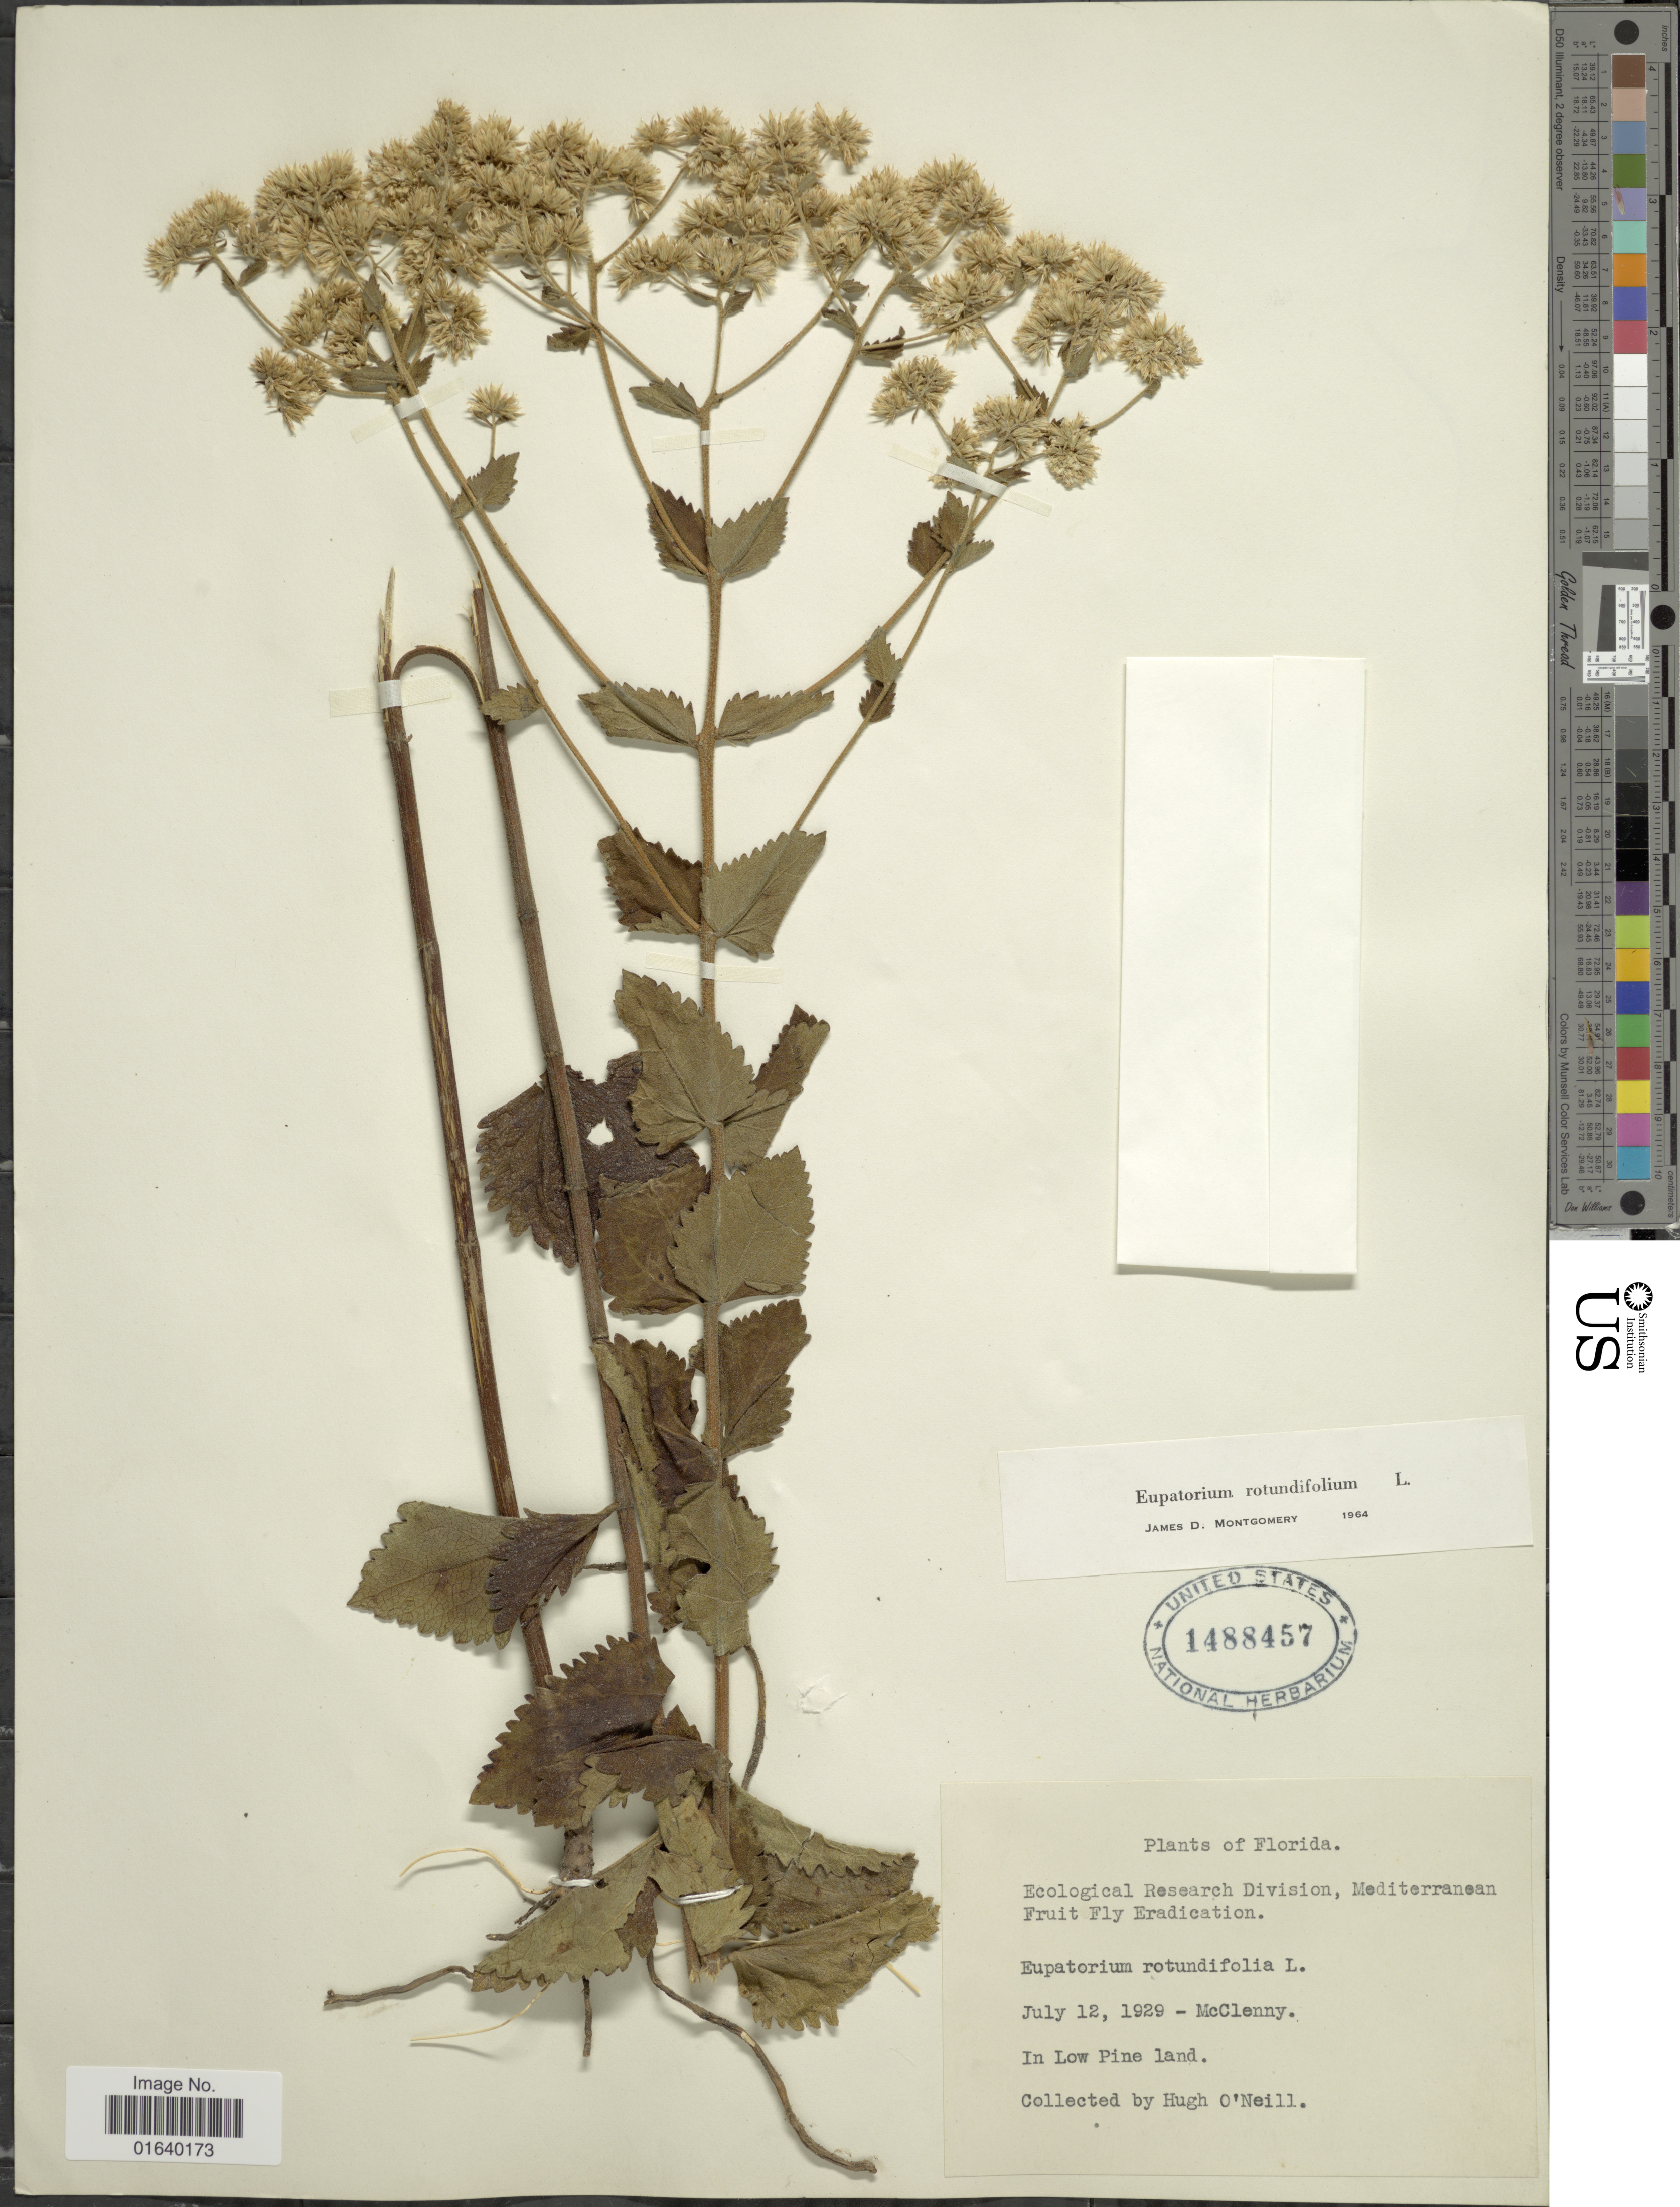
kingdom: Plantae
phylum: Tracheophyta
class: Magnoliopsida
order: Asterales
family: Asteraceae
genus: Eupatorium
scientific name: Eupatorium rotundifolium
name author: L.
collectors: H. T. O' Neill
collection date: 1929-07-12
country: United States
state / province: Florida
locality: McClenny, In Low Pine land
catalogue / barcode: US 1488457